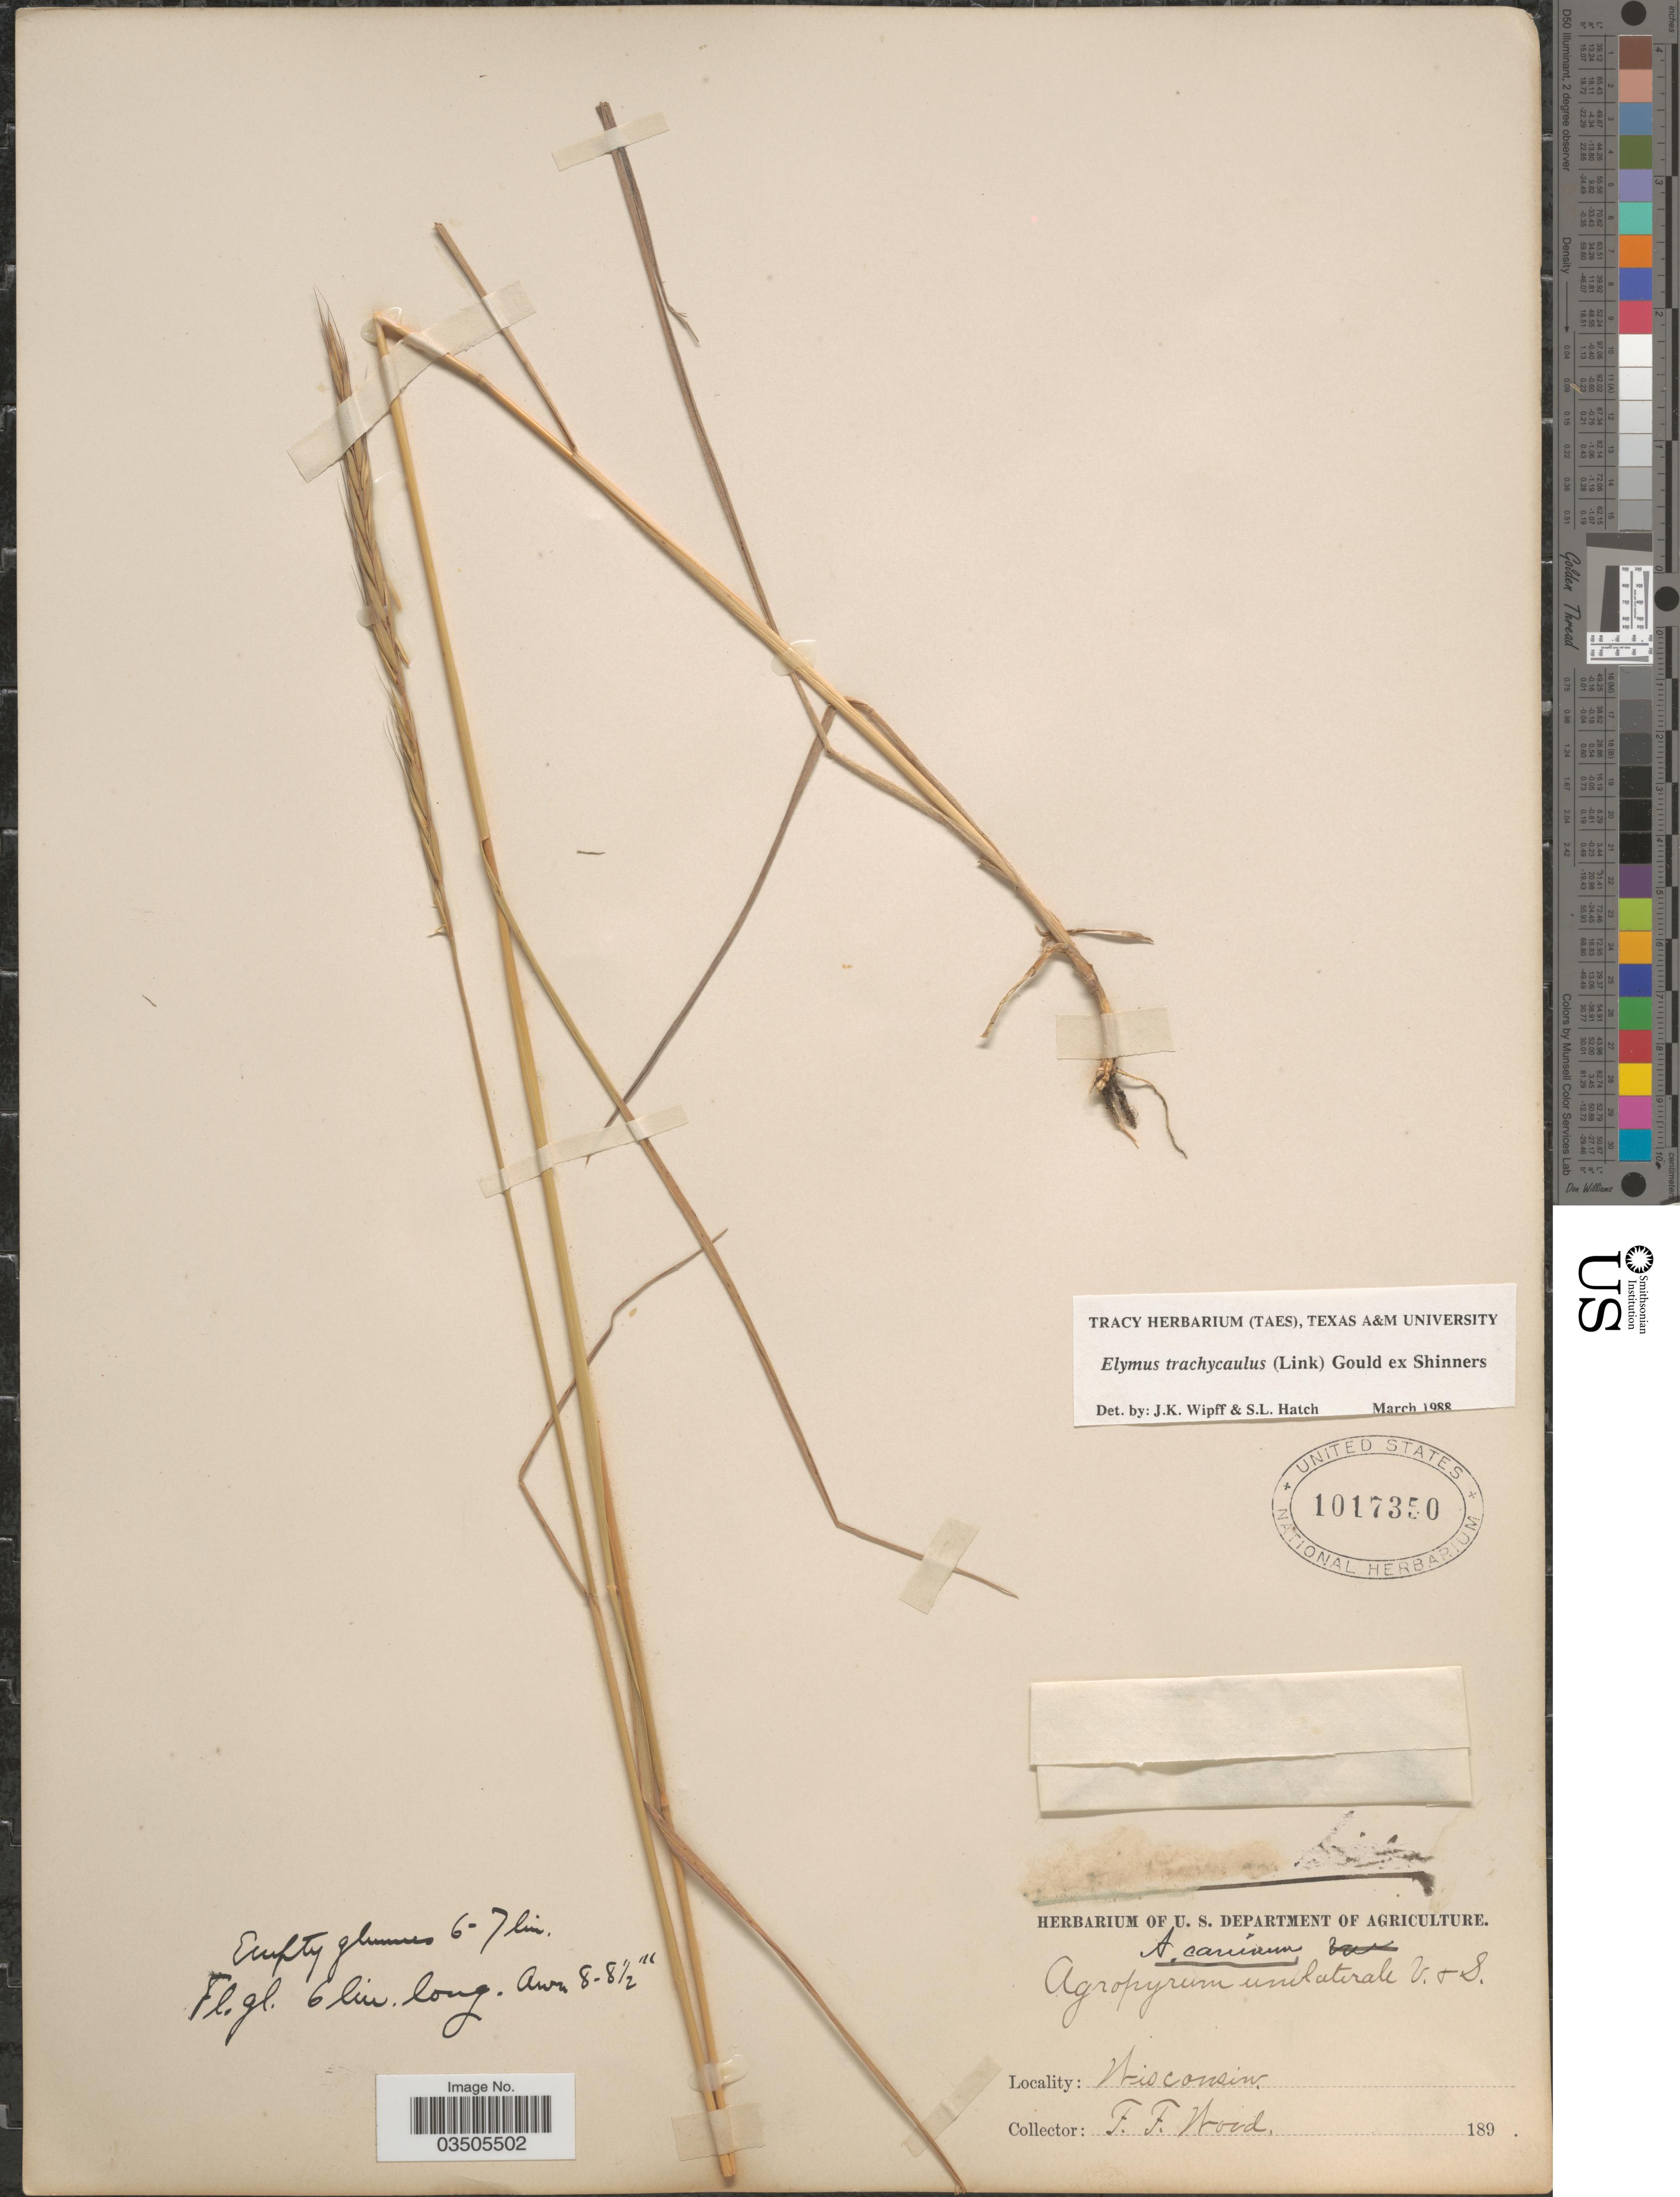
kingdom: Plantae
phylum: Tracheophyta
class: Liliopsida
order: Poales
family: Poaceae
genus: Elymus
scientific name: Elymus trachycaulus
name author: (Link) Gould ex Shinners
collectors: F. Wood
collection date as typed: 189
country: United States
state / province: Wisconsin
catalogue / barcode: US 1017350